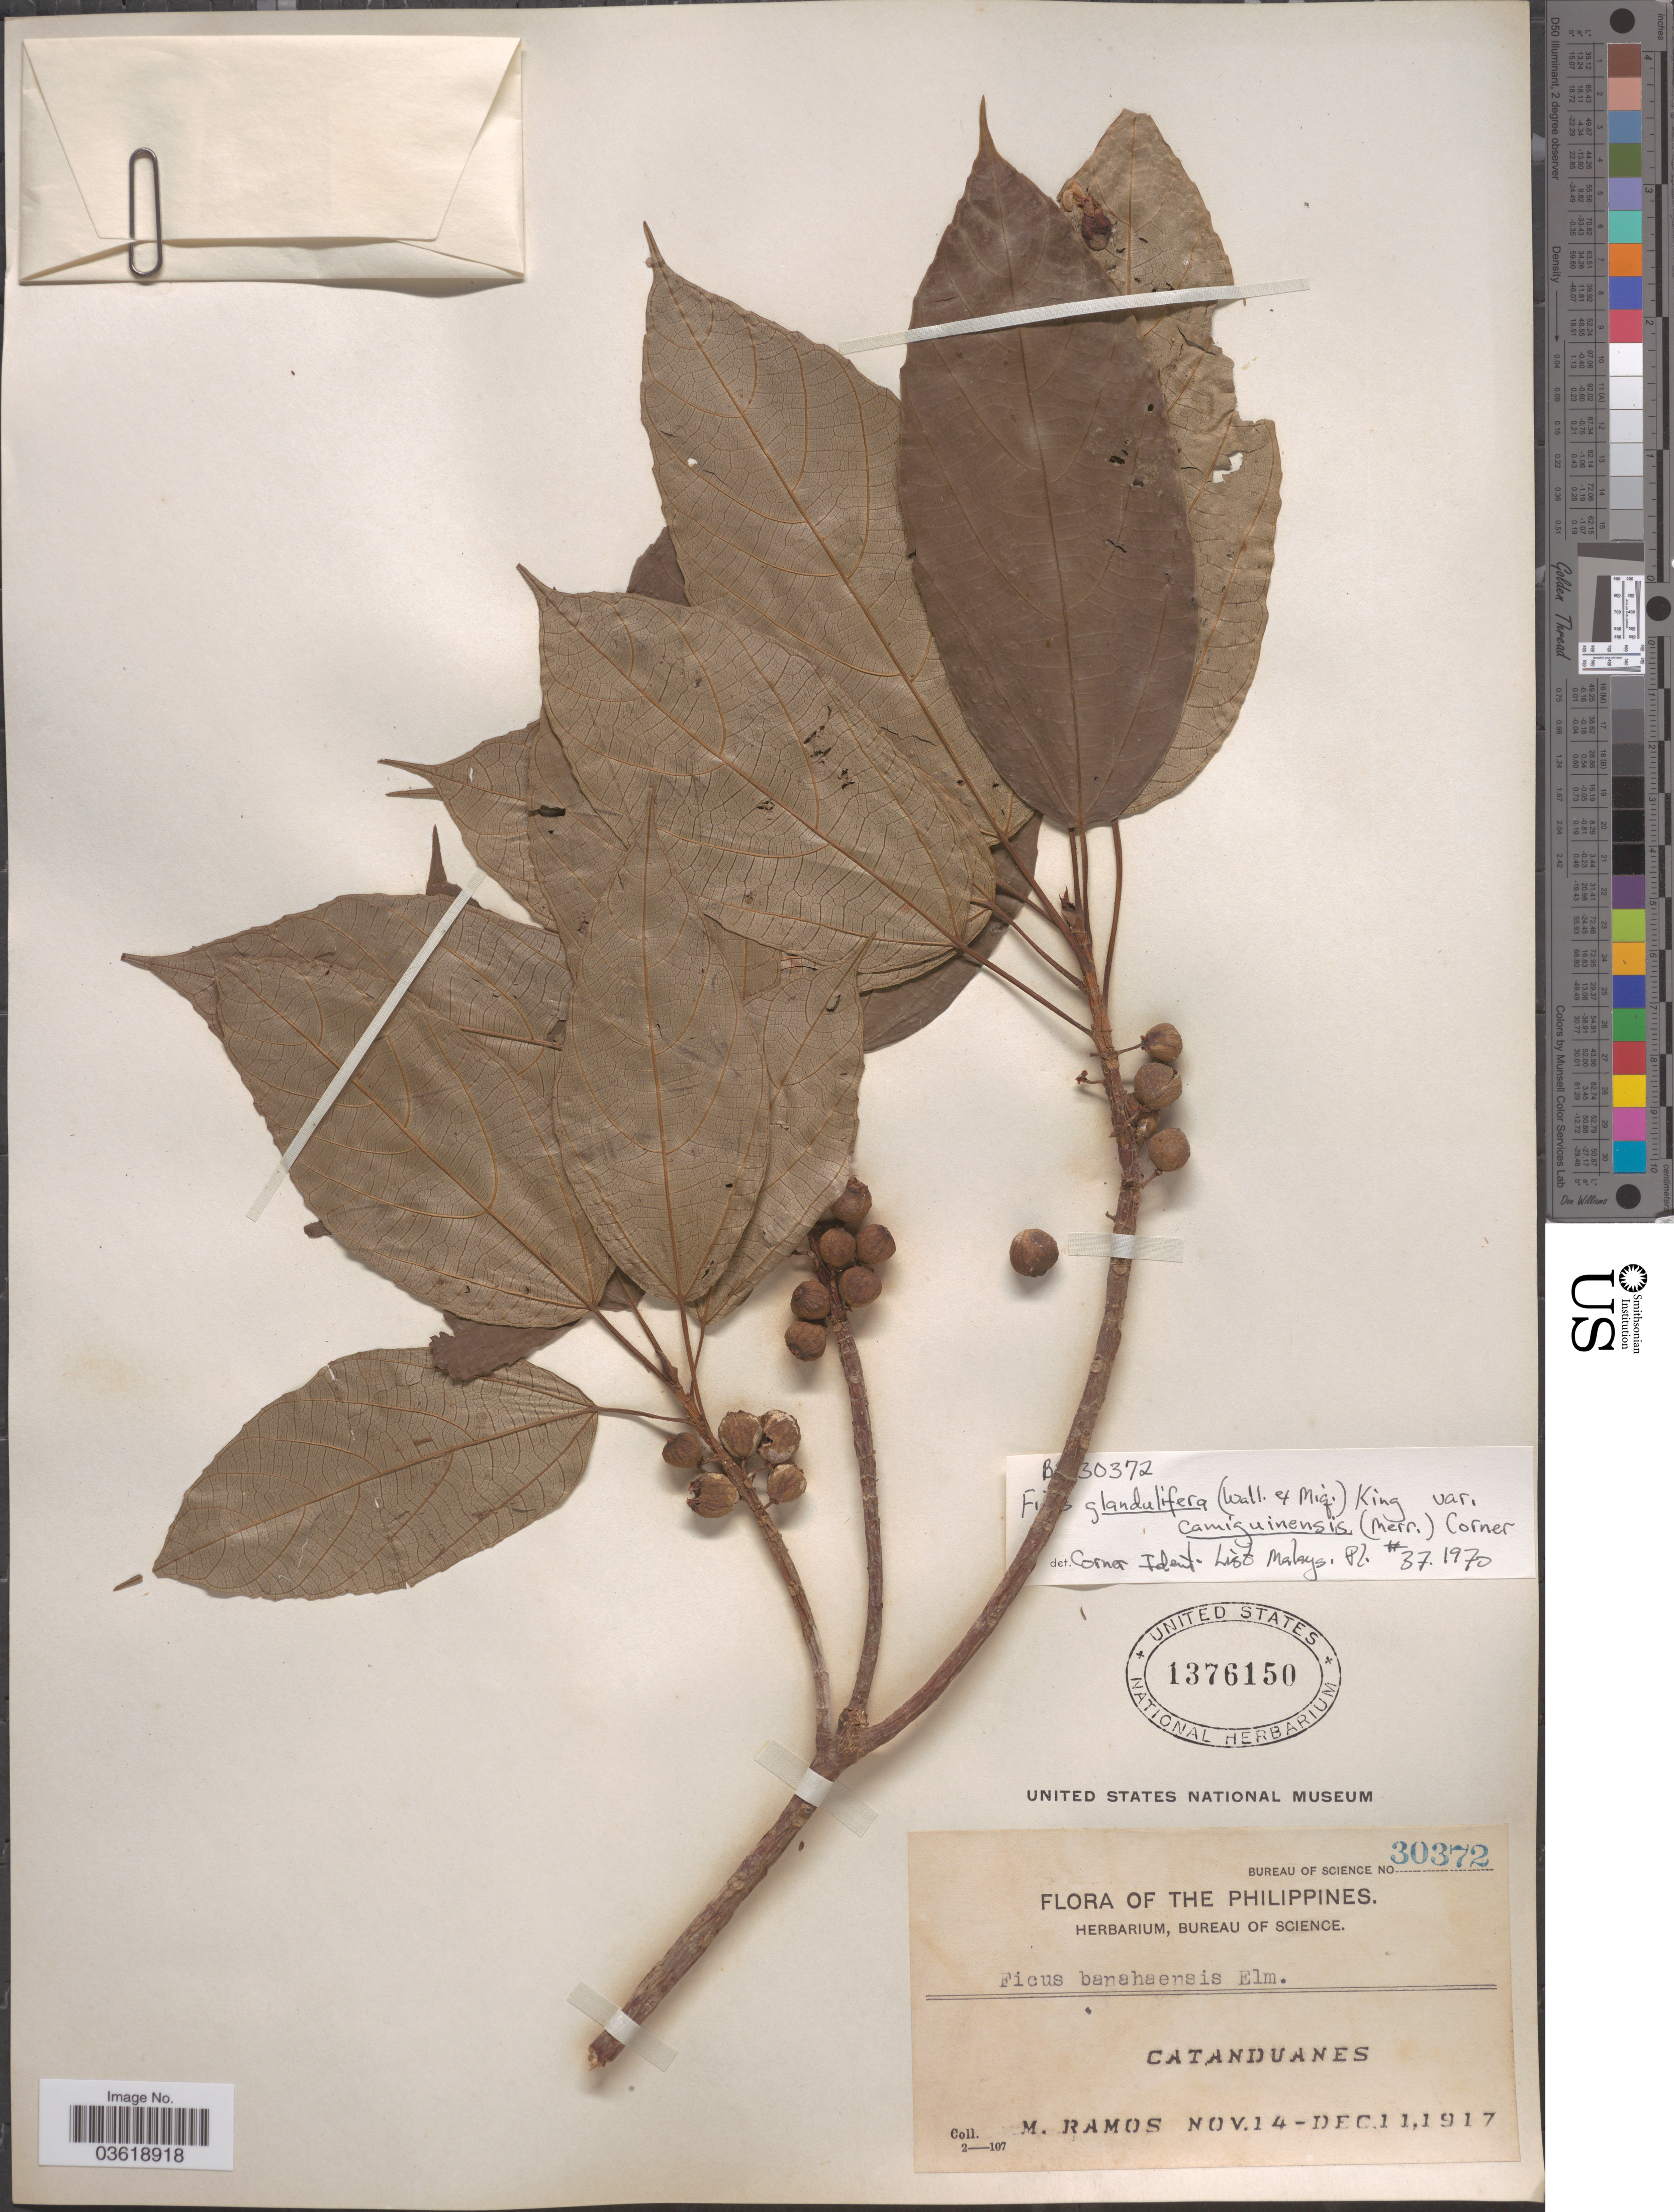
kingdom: Plantae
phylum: Tracheophyta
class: Magnoliopsida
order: Rosales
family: Moraceae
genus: Ficus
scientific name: Ficus glandulifera var. camiguinensis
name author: Corner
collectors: M. Ramos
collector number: Bureau of Science 30372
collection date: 1917-11-14/1917-12-01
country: Philippines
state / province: Bicol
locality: Catanduanes.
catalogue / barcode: US 1376150